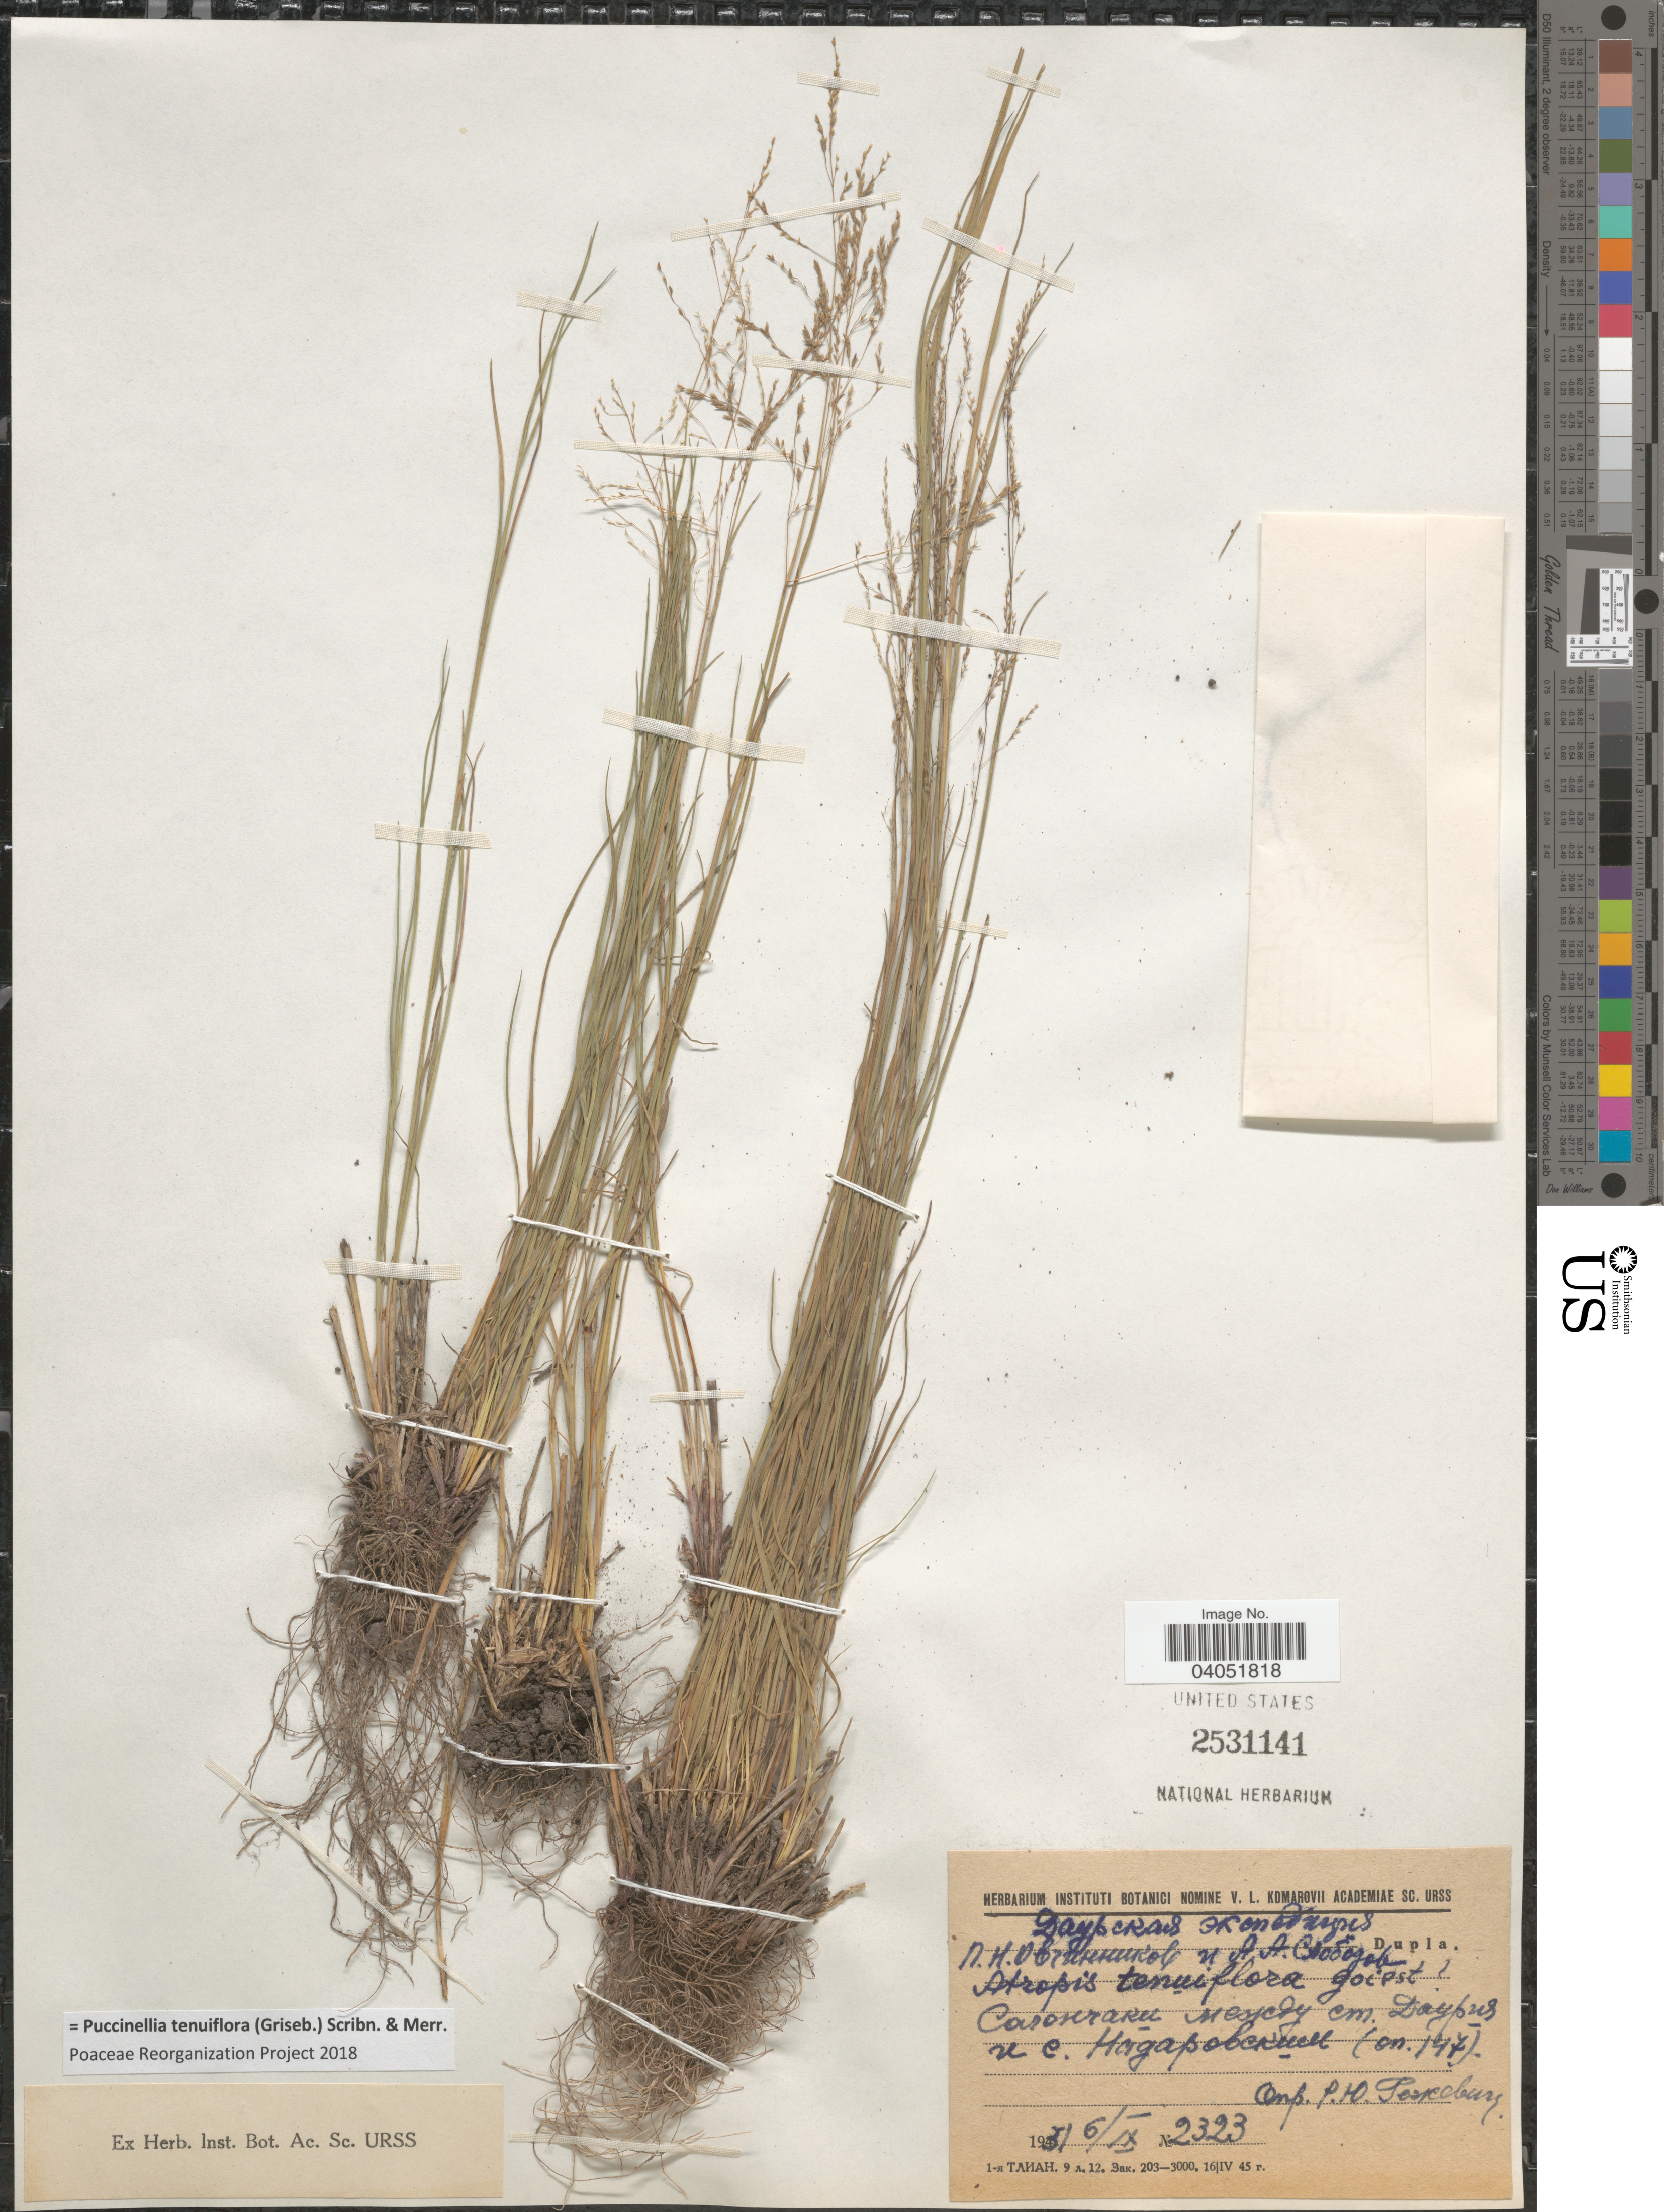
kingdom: Plantae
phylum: Tracheophyta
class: Liliopsida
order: Poales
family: Poaceae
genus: Puccinellia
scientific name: Puccinellia tenuiflora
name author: (Griseb.) Scribn. & Merr.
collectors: P. Ovchinnikov & A.A. Slobodov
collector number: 2323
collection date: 1951-09-06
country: Russian Federation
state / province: Zabaykalsky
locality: Between Dauriya and Nadarovskiy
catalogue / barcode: US 2531141